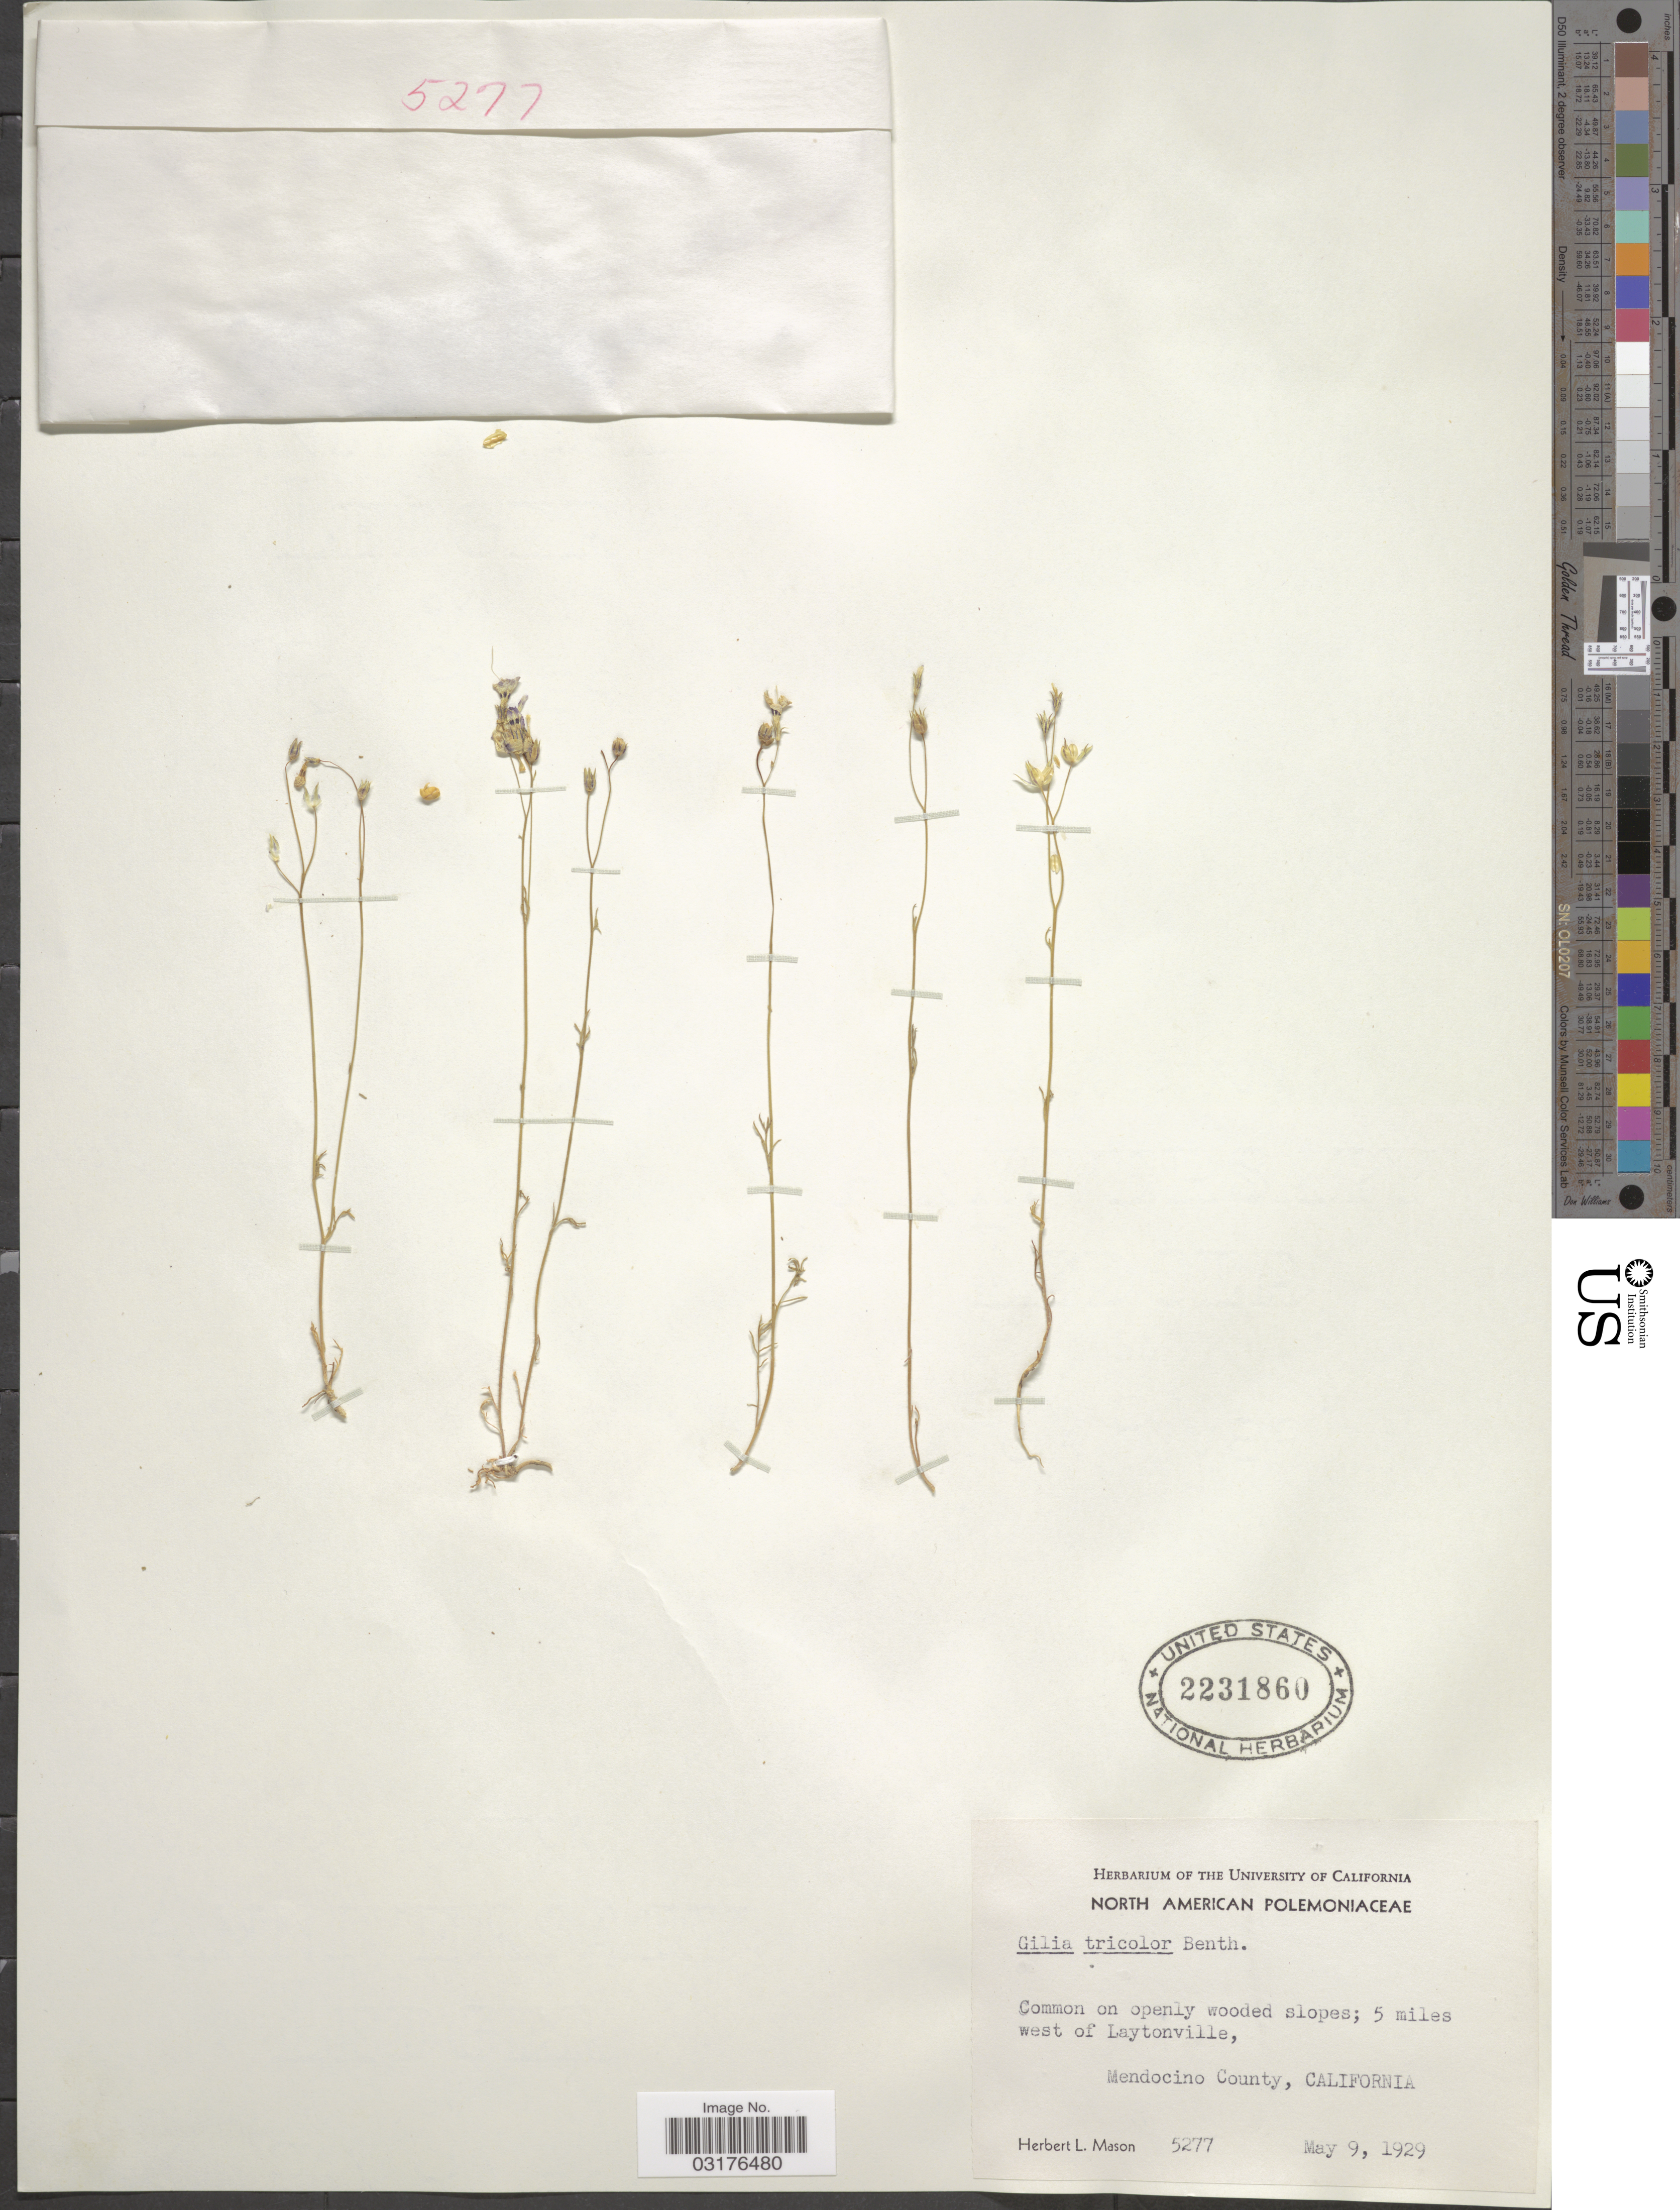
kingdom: Plantae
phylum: Tracheophyta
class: Magnoliopsida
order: Ericales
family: Polemoniaceae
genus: Gilia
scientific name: Gilia tricolor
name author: Benth.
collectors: H. L. Mason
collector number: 5277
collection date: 1929-05-09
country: United States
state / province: California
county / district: Mendocino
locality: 5 wiles west of Laytonville, Mendocino County.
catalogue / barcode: US 2231860